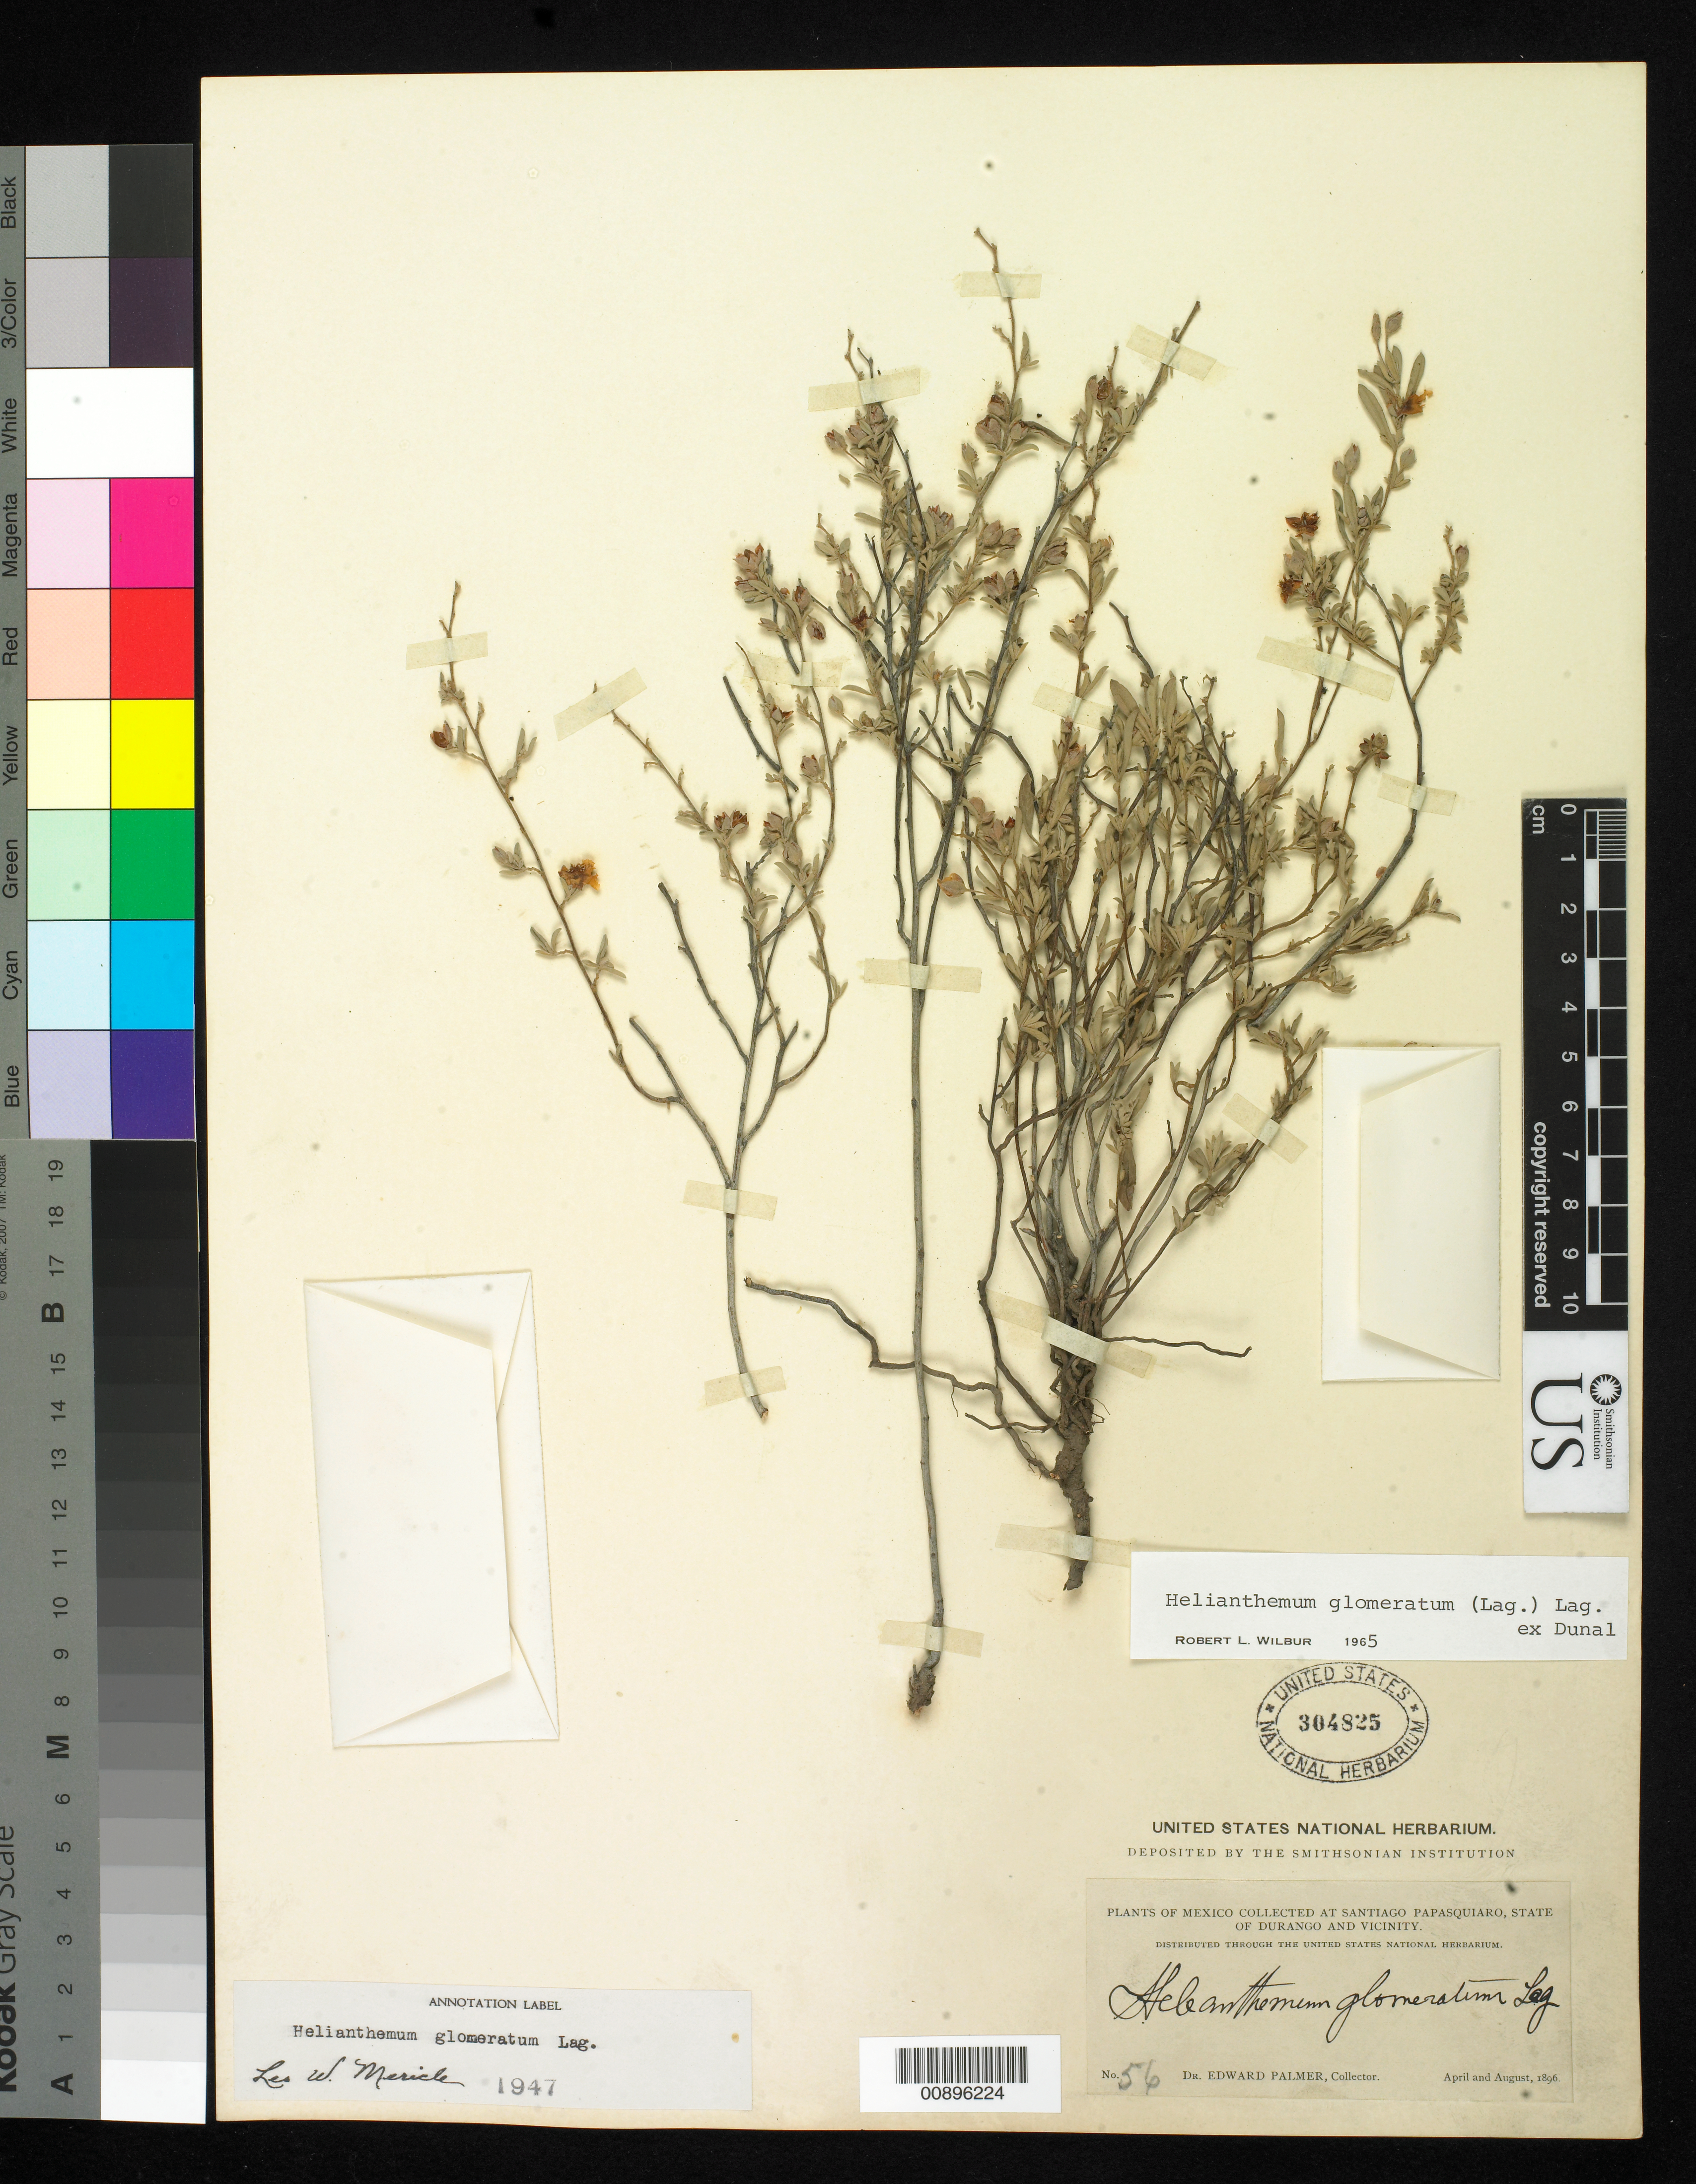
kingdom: Plantae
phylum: Tracheophyta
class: Magnoliopsida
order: Malvales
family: Cistaceae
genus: Helianthemum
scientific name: Helianthemum glomeratum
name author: (Lag.) Lag. ex Dunal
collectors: E. Palmer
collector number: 56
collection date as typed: Apr 1896 to -- Aug 1896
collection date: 1896-04/1896-08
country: Mexico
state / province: Durango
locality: Santiago Papasquiaro, Durango and vicinity.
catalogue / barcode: US 304825